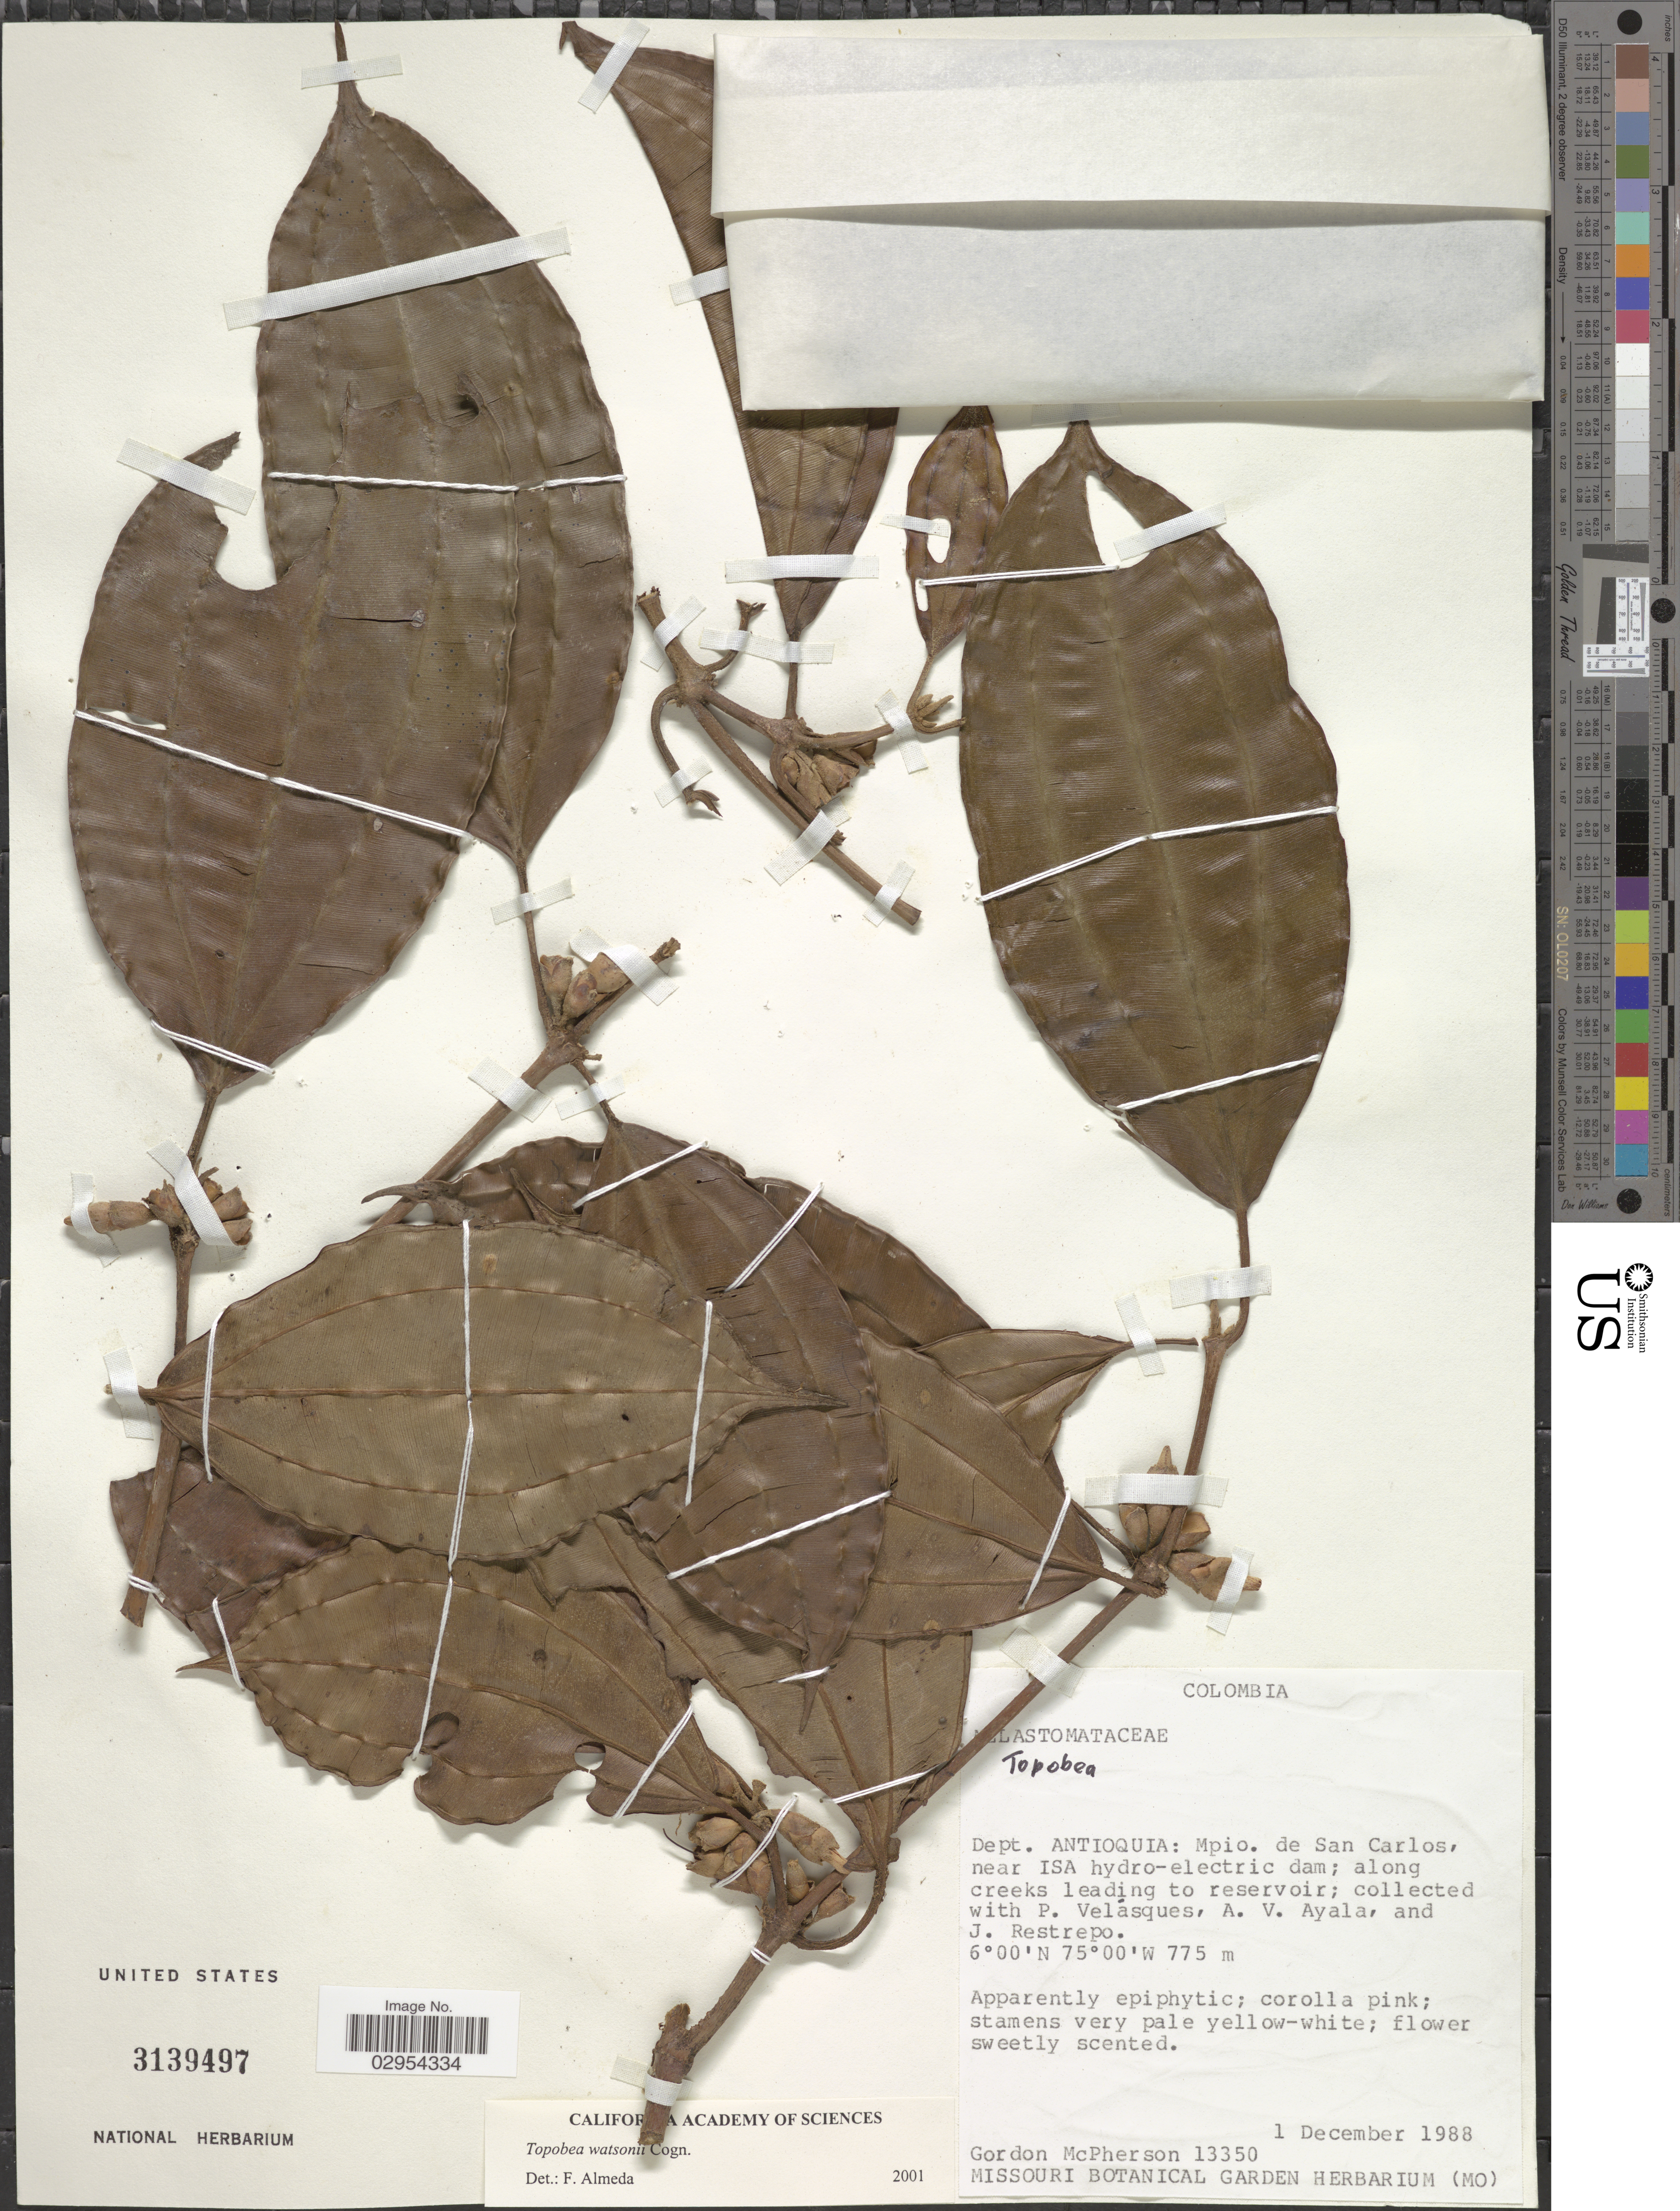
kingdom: Plantae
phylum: Tracheophyta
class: Magnoliopsida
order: Myrtales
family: Melastomataceae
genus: Topobea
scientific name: Topobea watsonii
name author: Cogn.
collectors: G. D. McPherson, P. Velasquez, A. V. Ayala & J. Restrepo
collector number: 13350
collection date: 1988-12-01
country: Colombia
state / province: Antioquia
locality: Dept. Antioquia: Mpio. de San Carlos, near Isa hydro-electric dam; along creeks leading to reservoir.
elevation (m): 775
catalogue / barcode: US 3139497